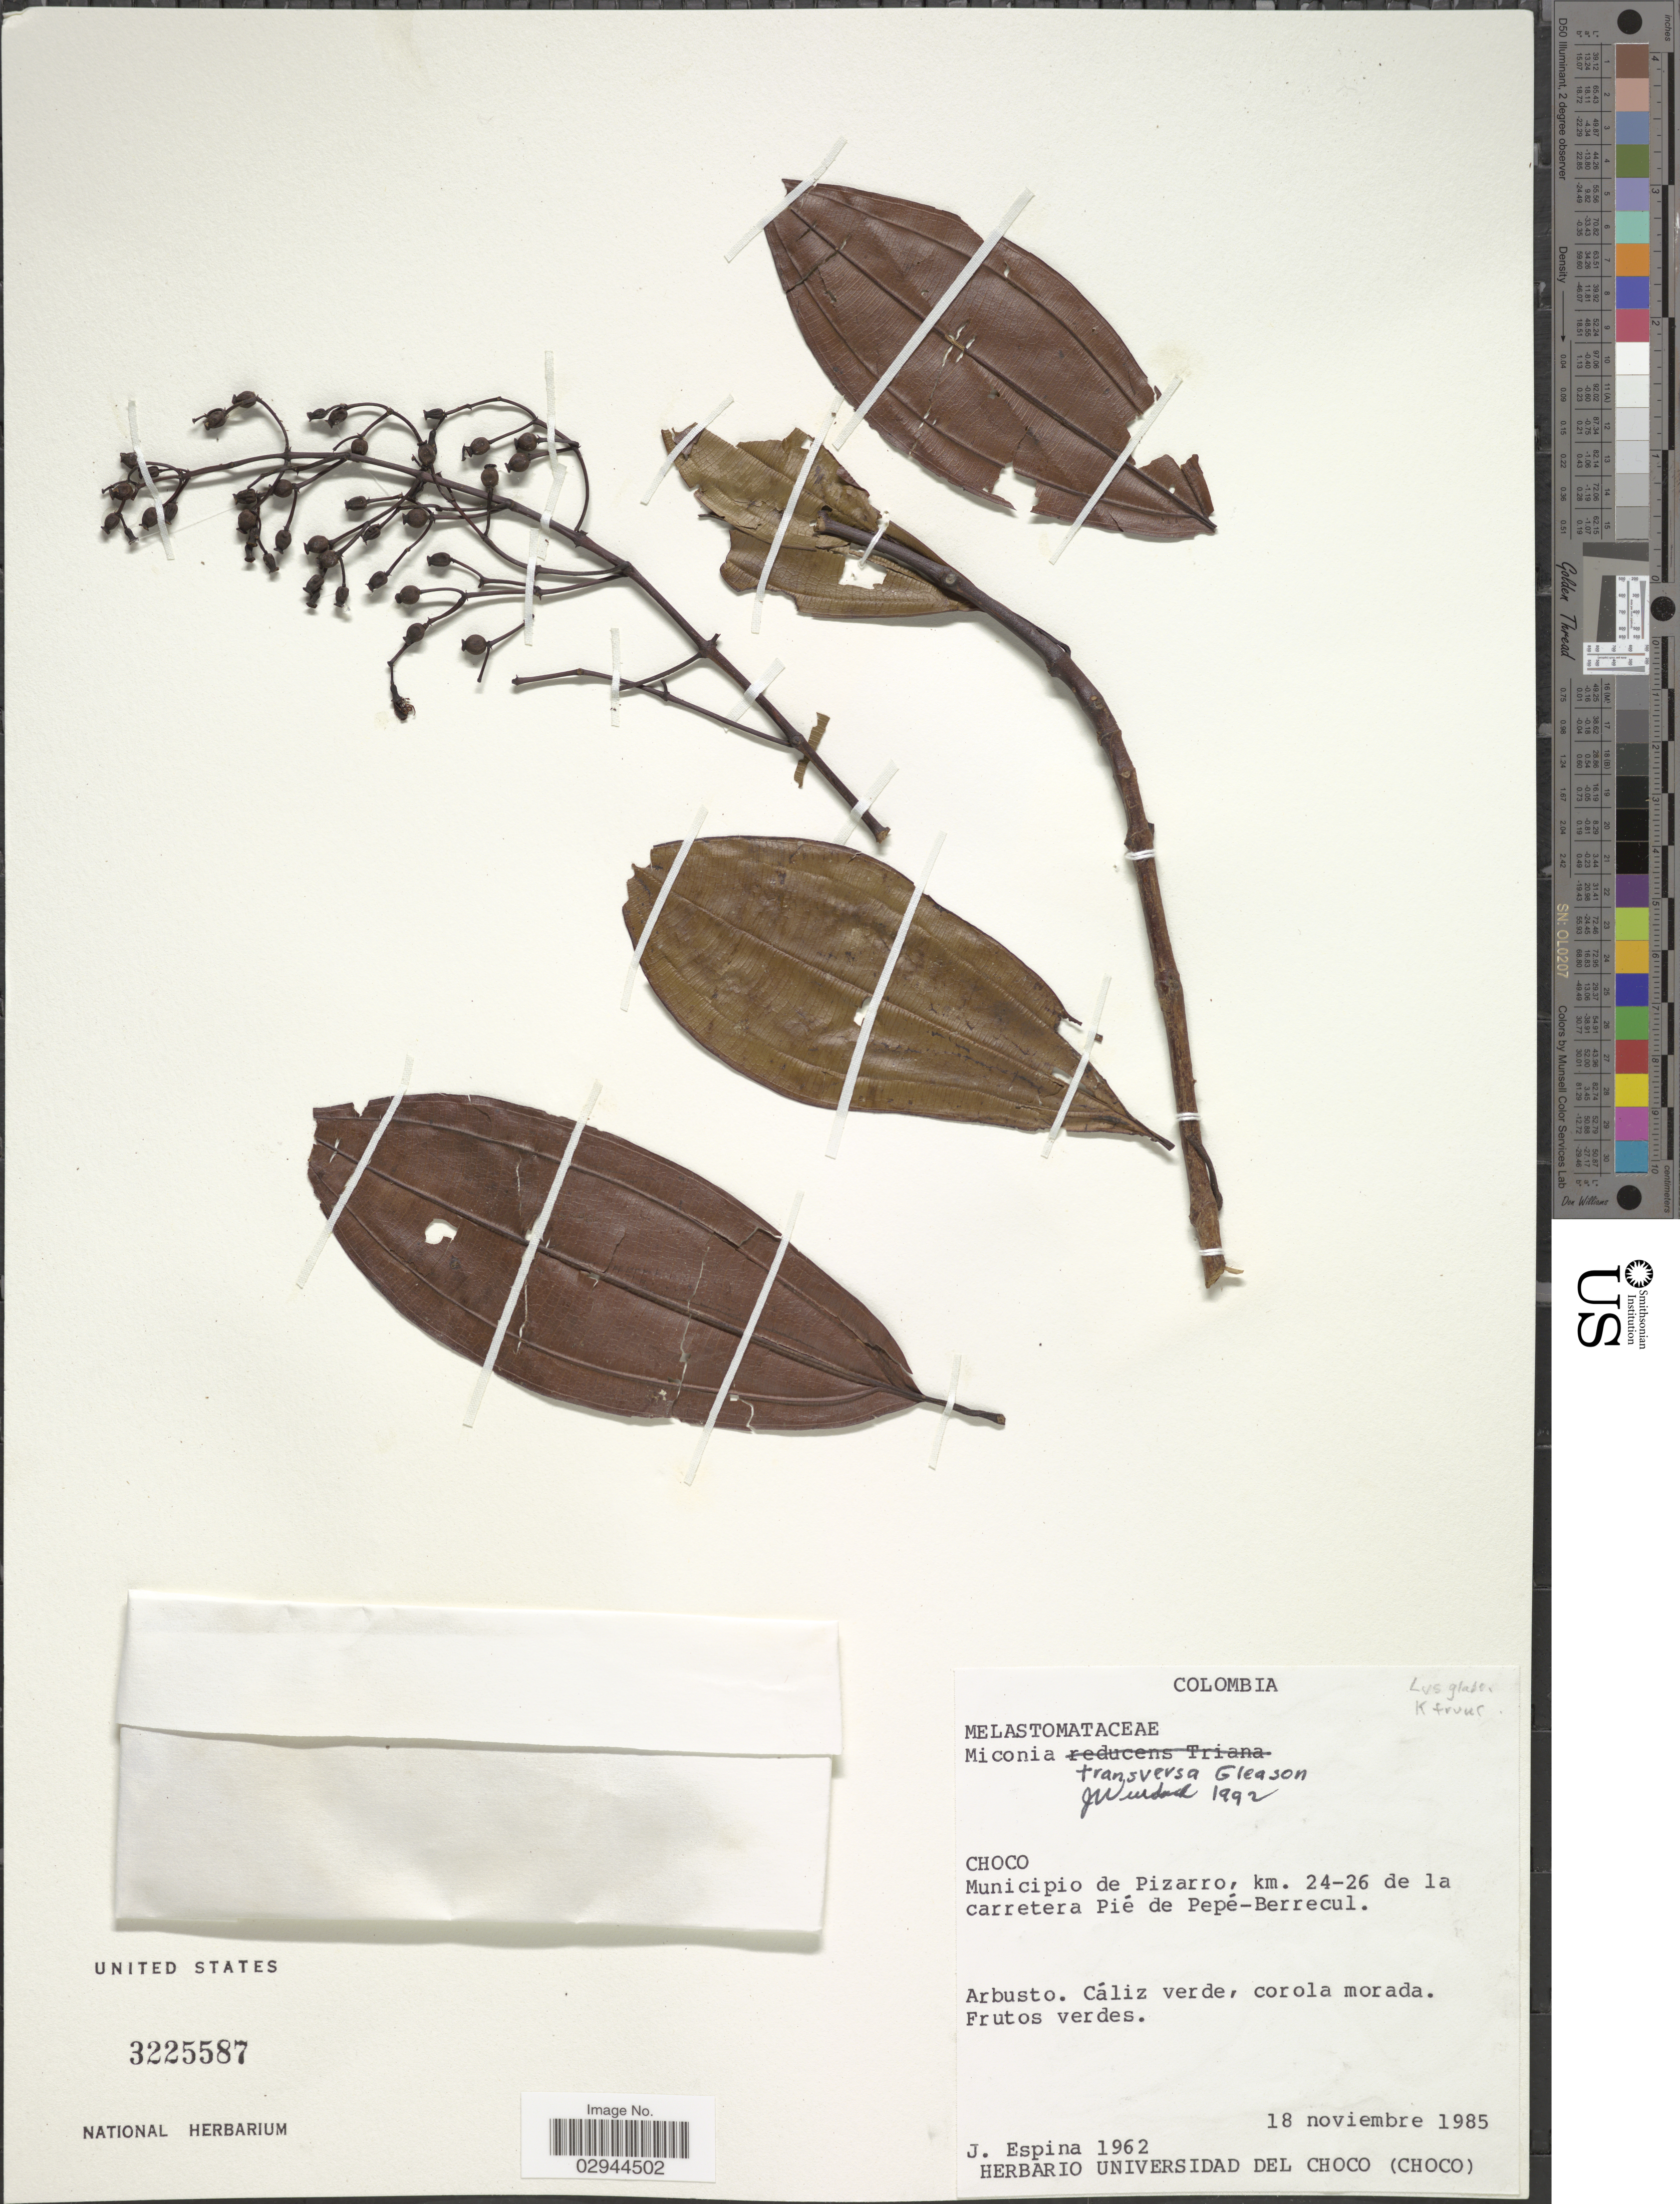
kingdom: Plantae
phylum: Tracheophyta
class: Magnoliopsida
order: Myrtales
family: Melastomataceae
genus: Miconia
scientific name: Miconia transversa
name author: Gleason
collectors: J. Espina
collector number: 1962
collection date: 1985-11-18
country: Colombia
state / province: Chocó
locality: Municipio de Pizarro, km. 24-26 de la carretera Pié de Pepé-Berrecul.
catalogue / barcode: US 3225587